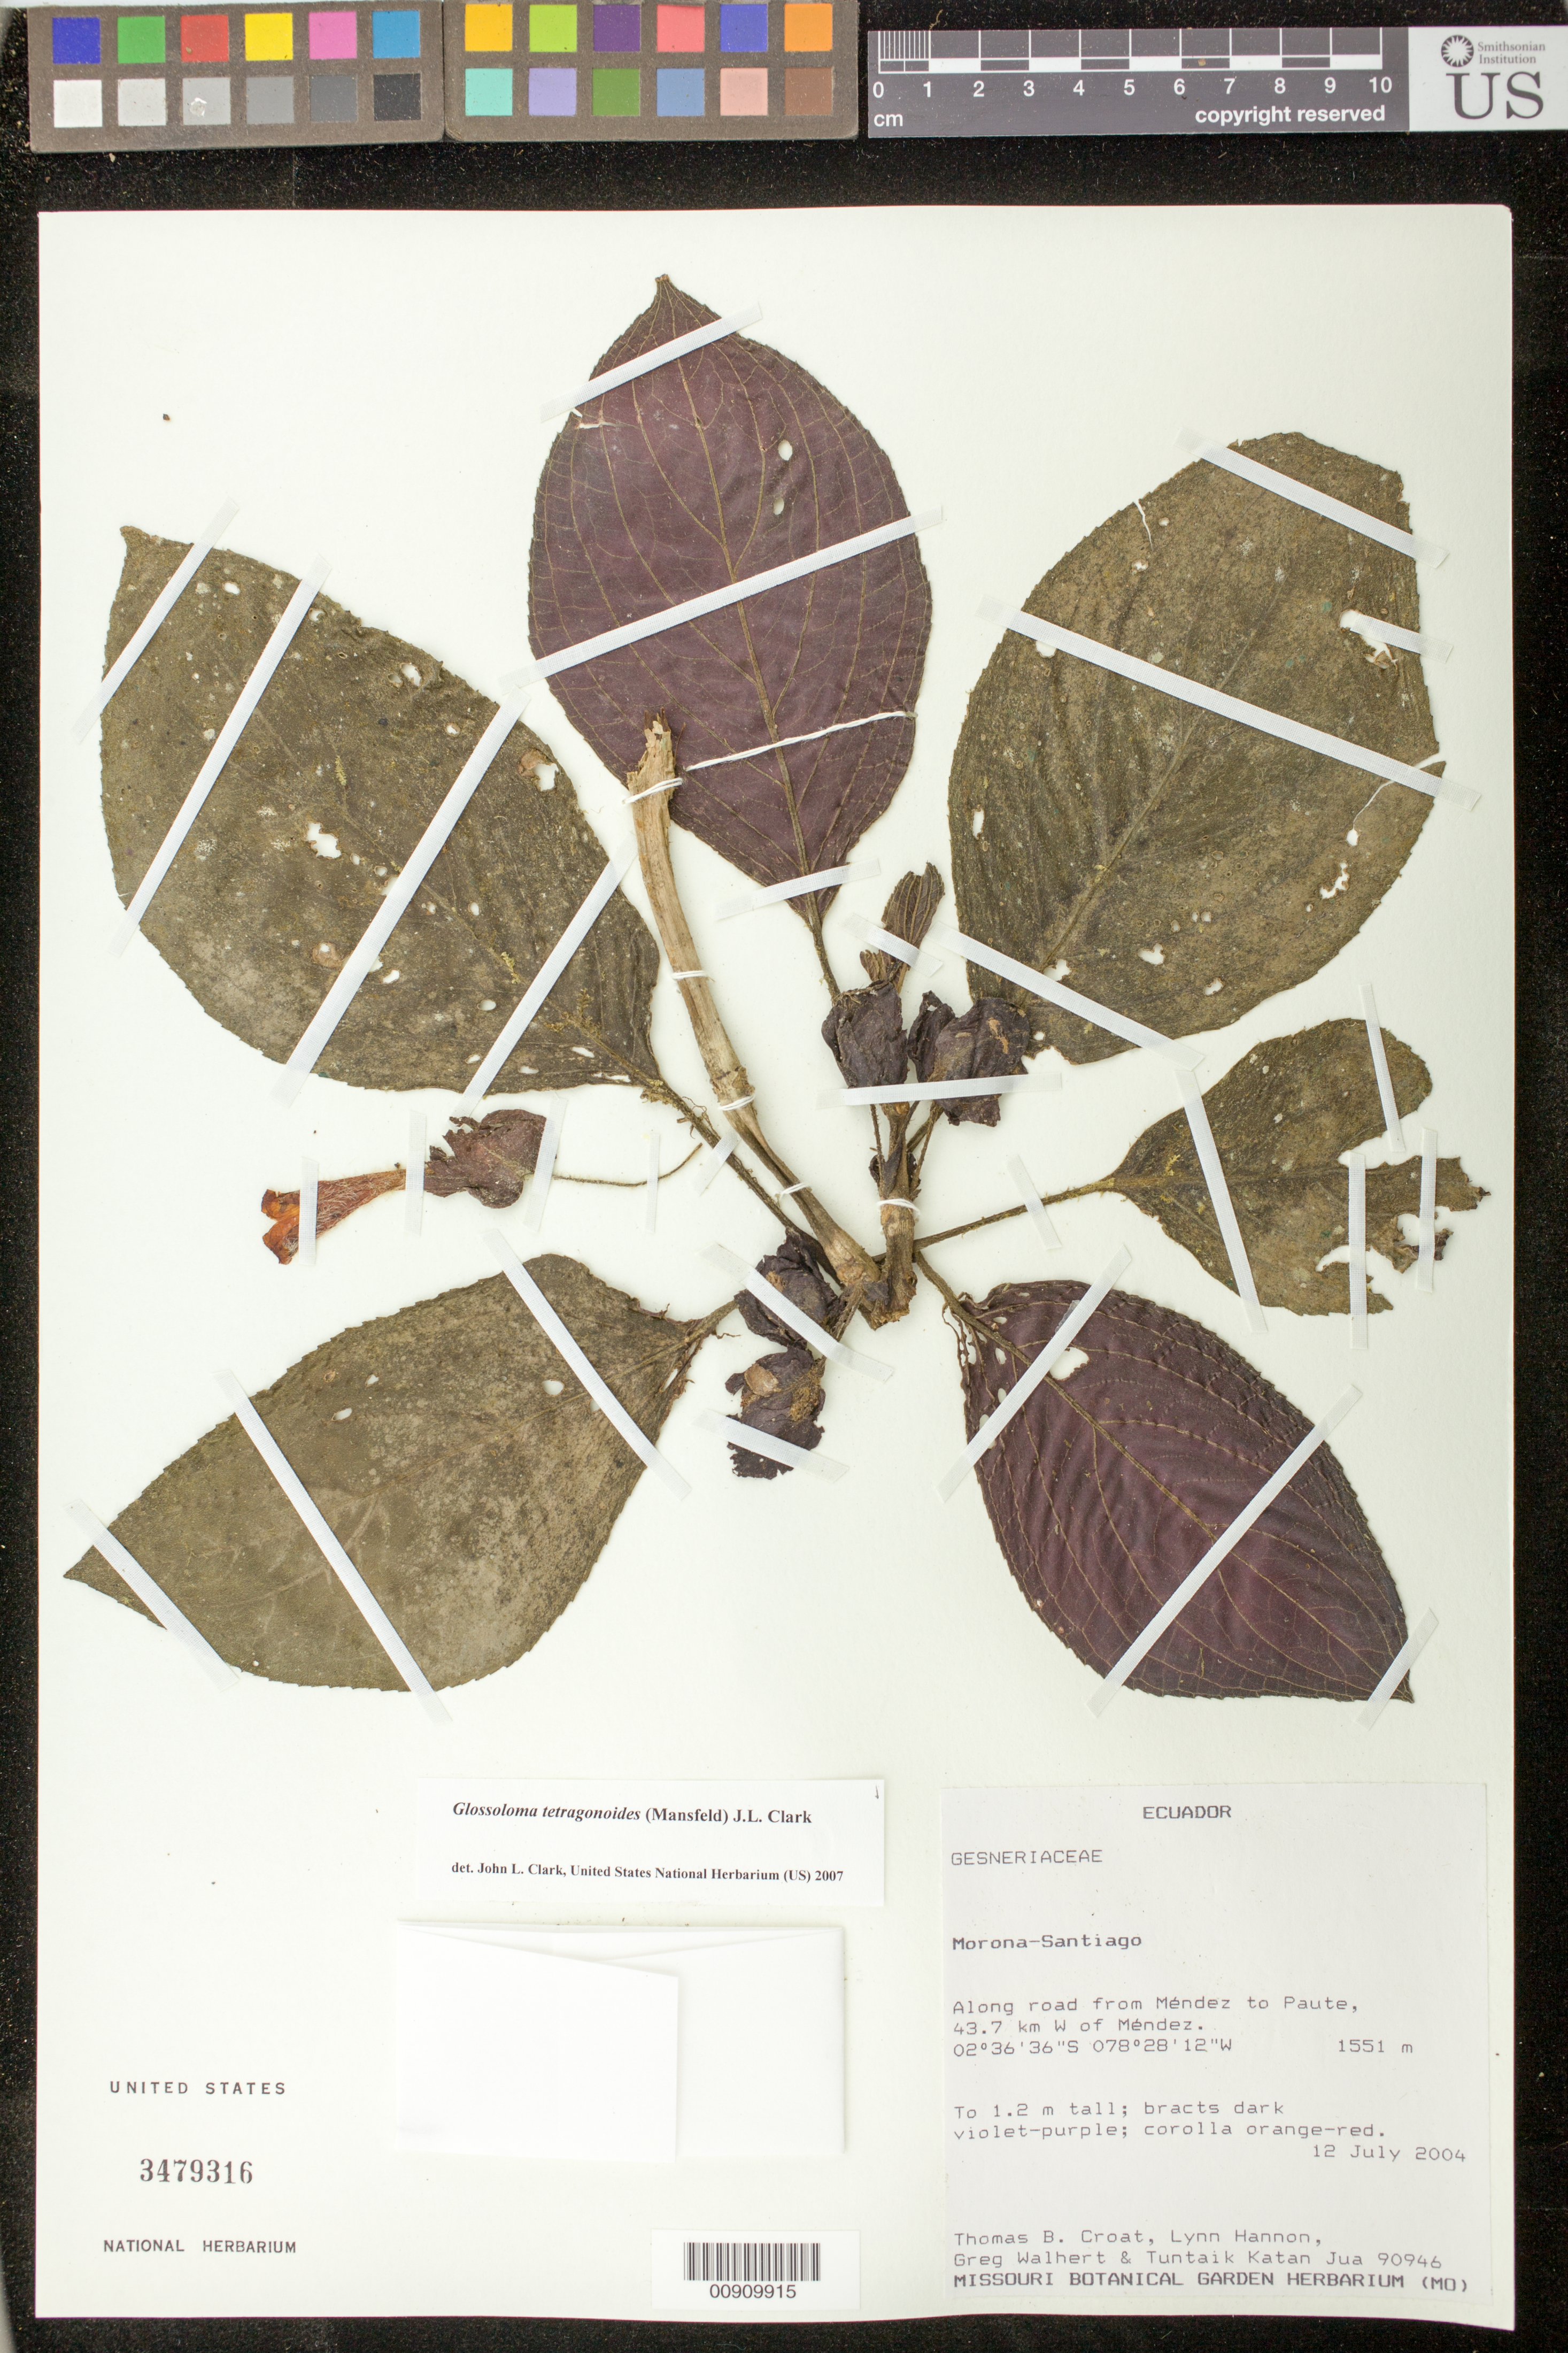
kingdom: Plantae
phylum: Tracheophyta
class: Magnoliopsida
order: Lamiales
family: Gesneriaceae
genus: Glossoloma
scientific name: Glossoloma tetragonoides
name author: (Mansf.) J.L. Clark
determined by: Clark, J. L., (SEL), The Marie Selby Botanical Garden (UNITED STATES)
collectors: T. B. Croat, L. Hannon, G. Walhert & T. Katan Jua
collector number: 90946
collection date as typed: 12 Jul 2004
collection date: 2004-07-12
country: Ecuador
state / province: Morona-Santiago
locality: Along road from Mendez to Paute, 43.7 km W of Méndez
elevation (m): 1551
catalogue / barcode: US 3479316